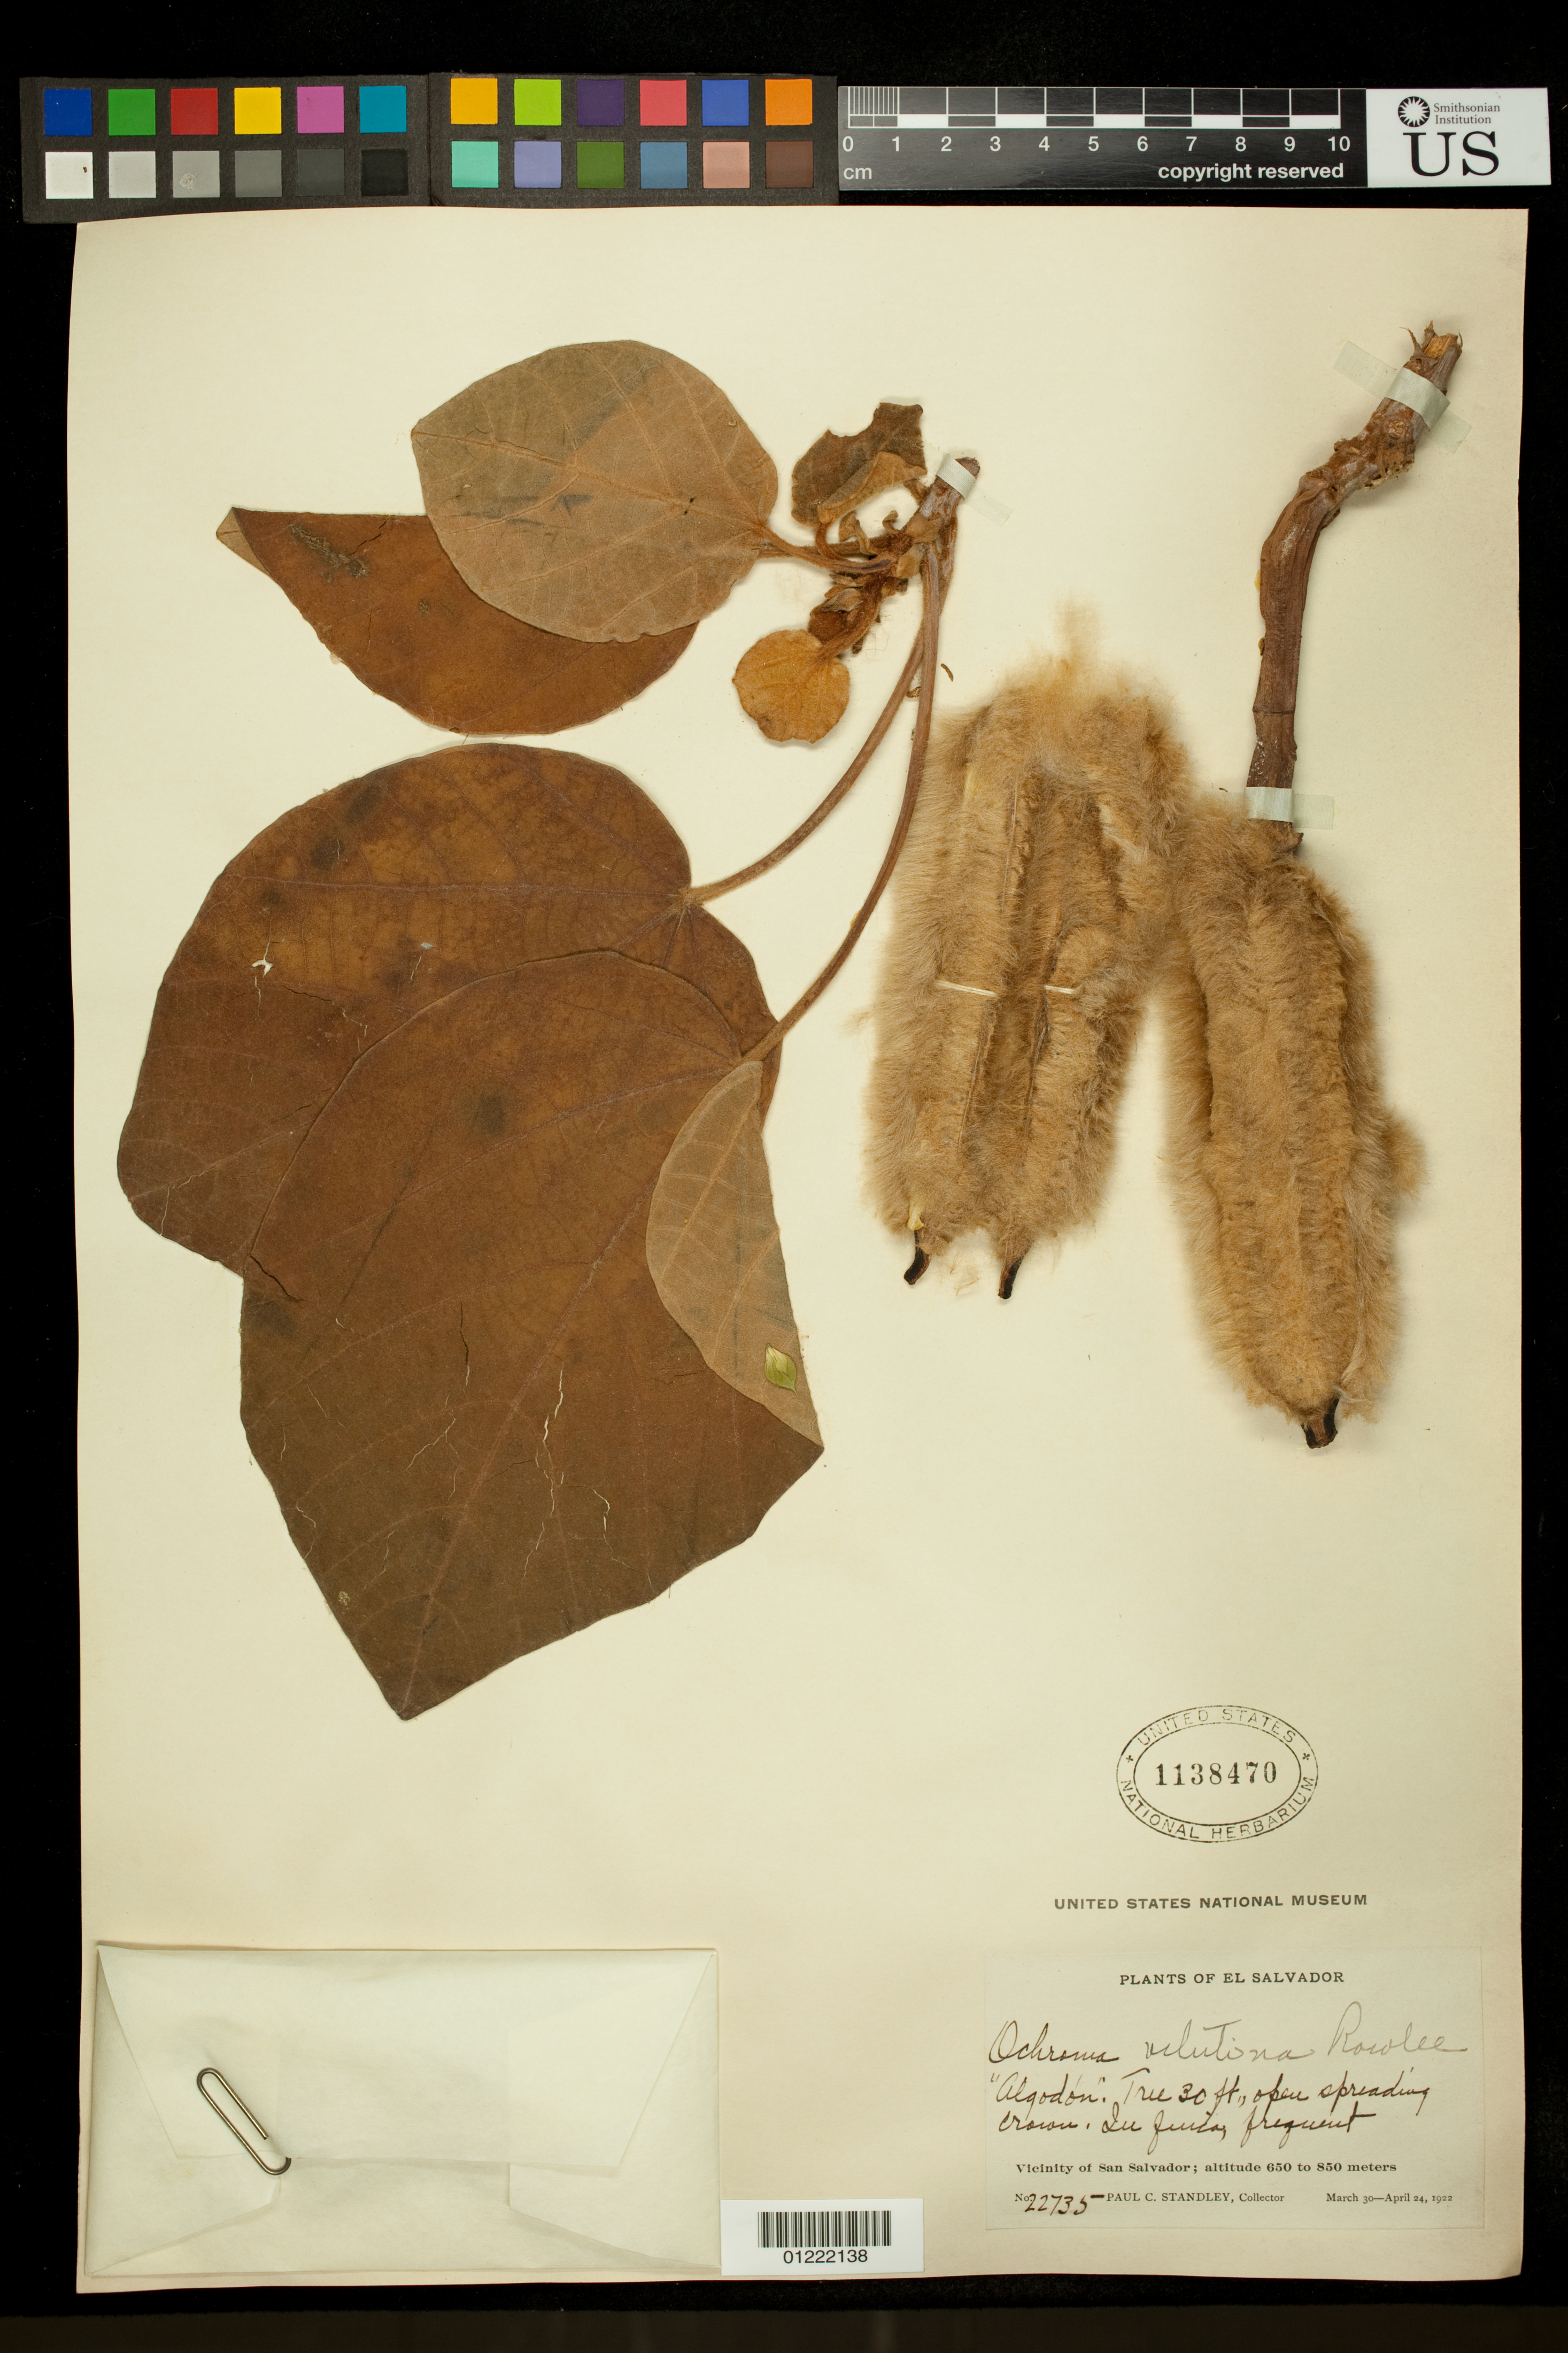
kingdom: Plantae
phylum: Tracheophyta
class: Magnoliopsida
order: Malvales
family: Malvaceae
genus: Ochroma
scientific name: Ochroma pyramidale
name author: (Cav. ex Lam.) Urb.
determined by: Dorr, L. J., (BOT), Smithsonian Institution - National Museum of Natural History (UNITED STATES)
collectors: P. C. Standley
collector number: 22735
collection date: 1922-03-30/1922-04-24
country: El Salvador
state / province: San Salvador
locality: Vicinity of San Salvador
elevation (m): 650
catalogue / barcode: US 1138470